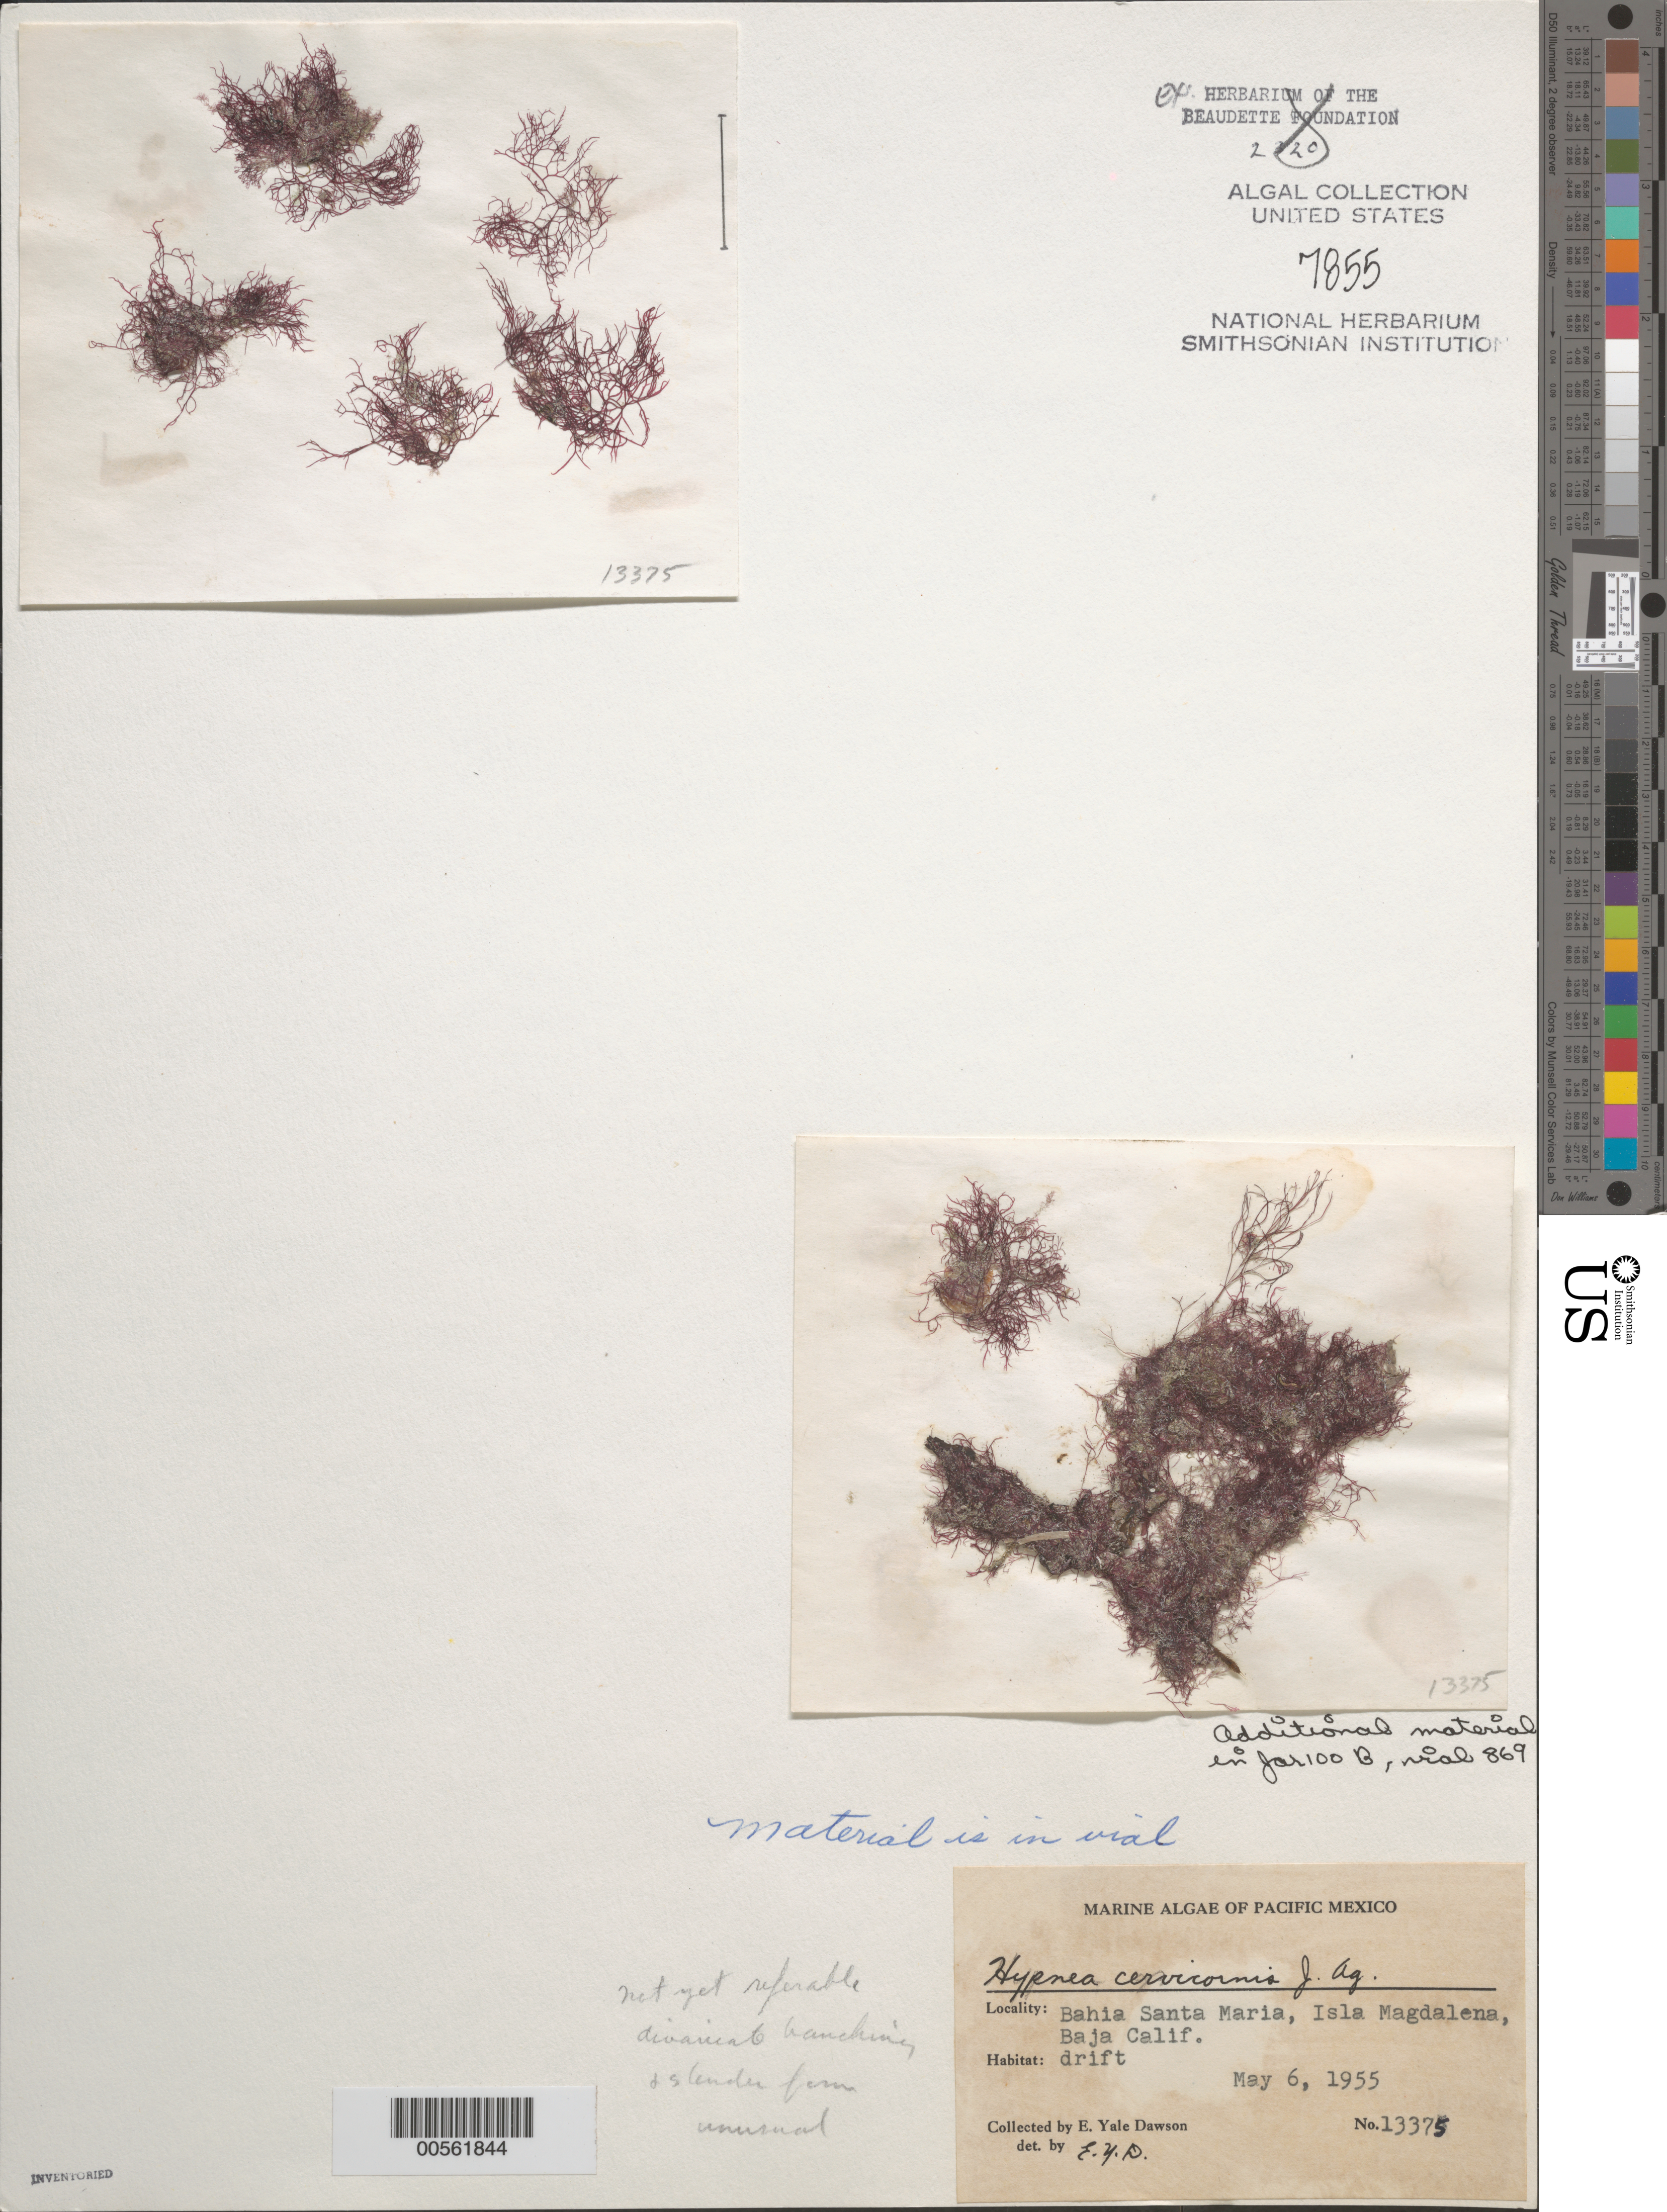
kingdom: Plantae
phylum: Rhodophyta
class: Florideophyceae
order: Gigartinales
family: Cystocloniaceae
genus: Hypnea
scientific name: Hypnea cervicornis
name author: J. Agardh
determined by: Dawson, E. Y.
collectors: E. Y. Dawson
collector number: EYD 13375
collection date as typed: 06 May 1955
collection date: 1955-05-06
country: Mexico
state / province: Baja California Sur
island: Isla Magdalena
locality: Bahia Santa Maria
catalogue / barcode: US 7855